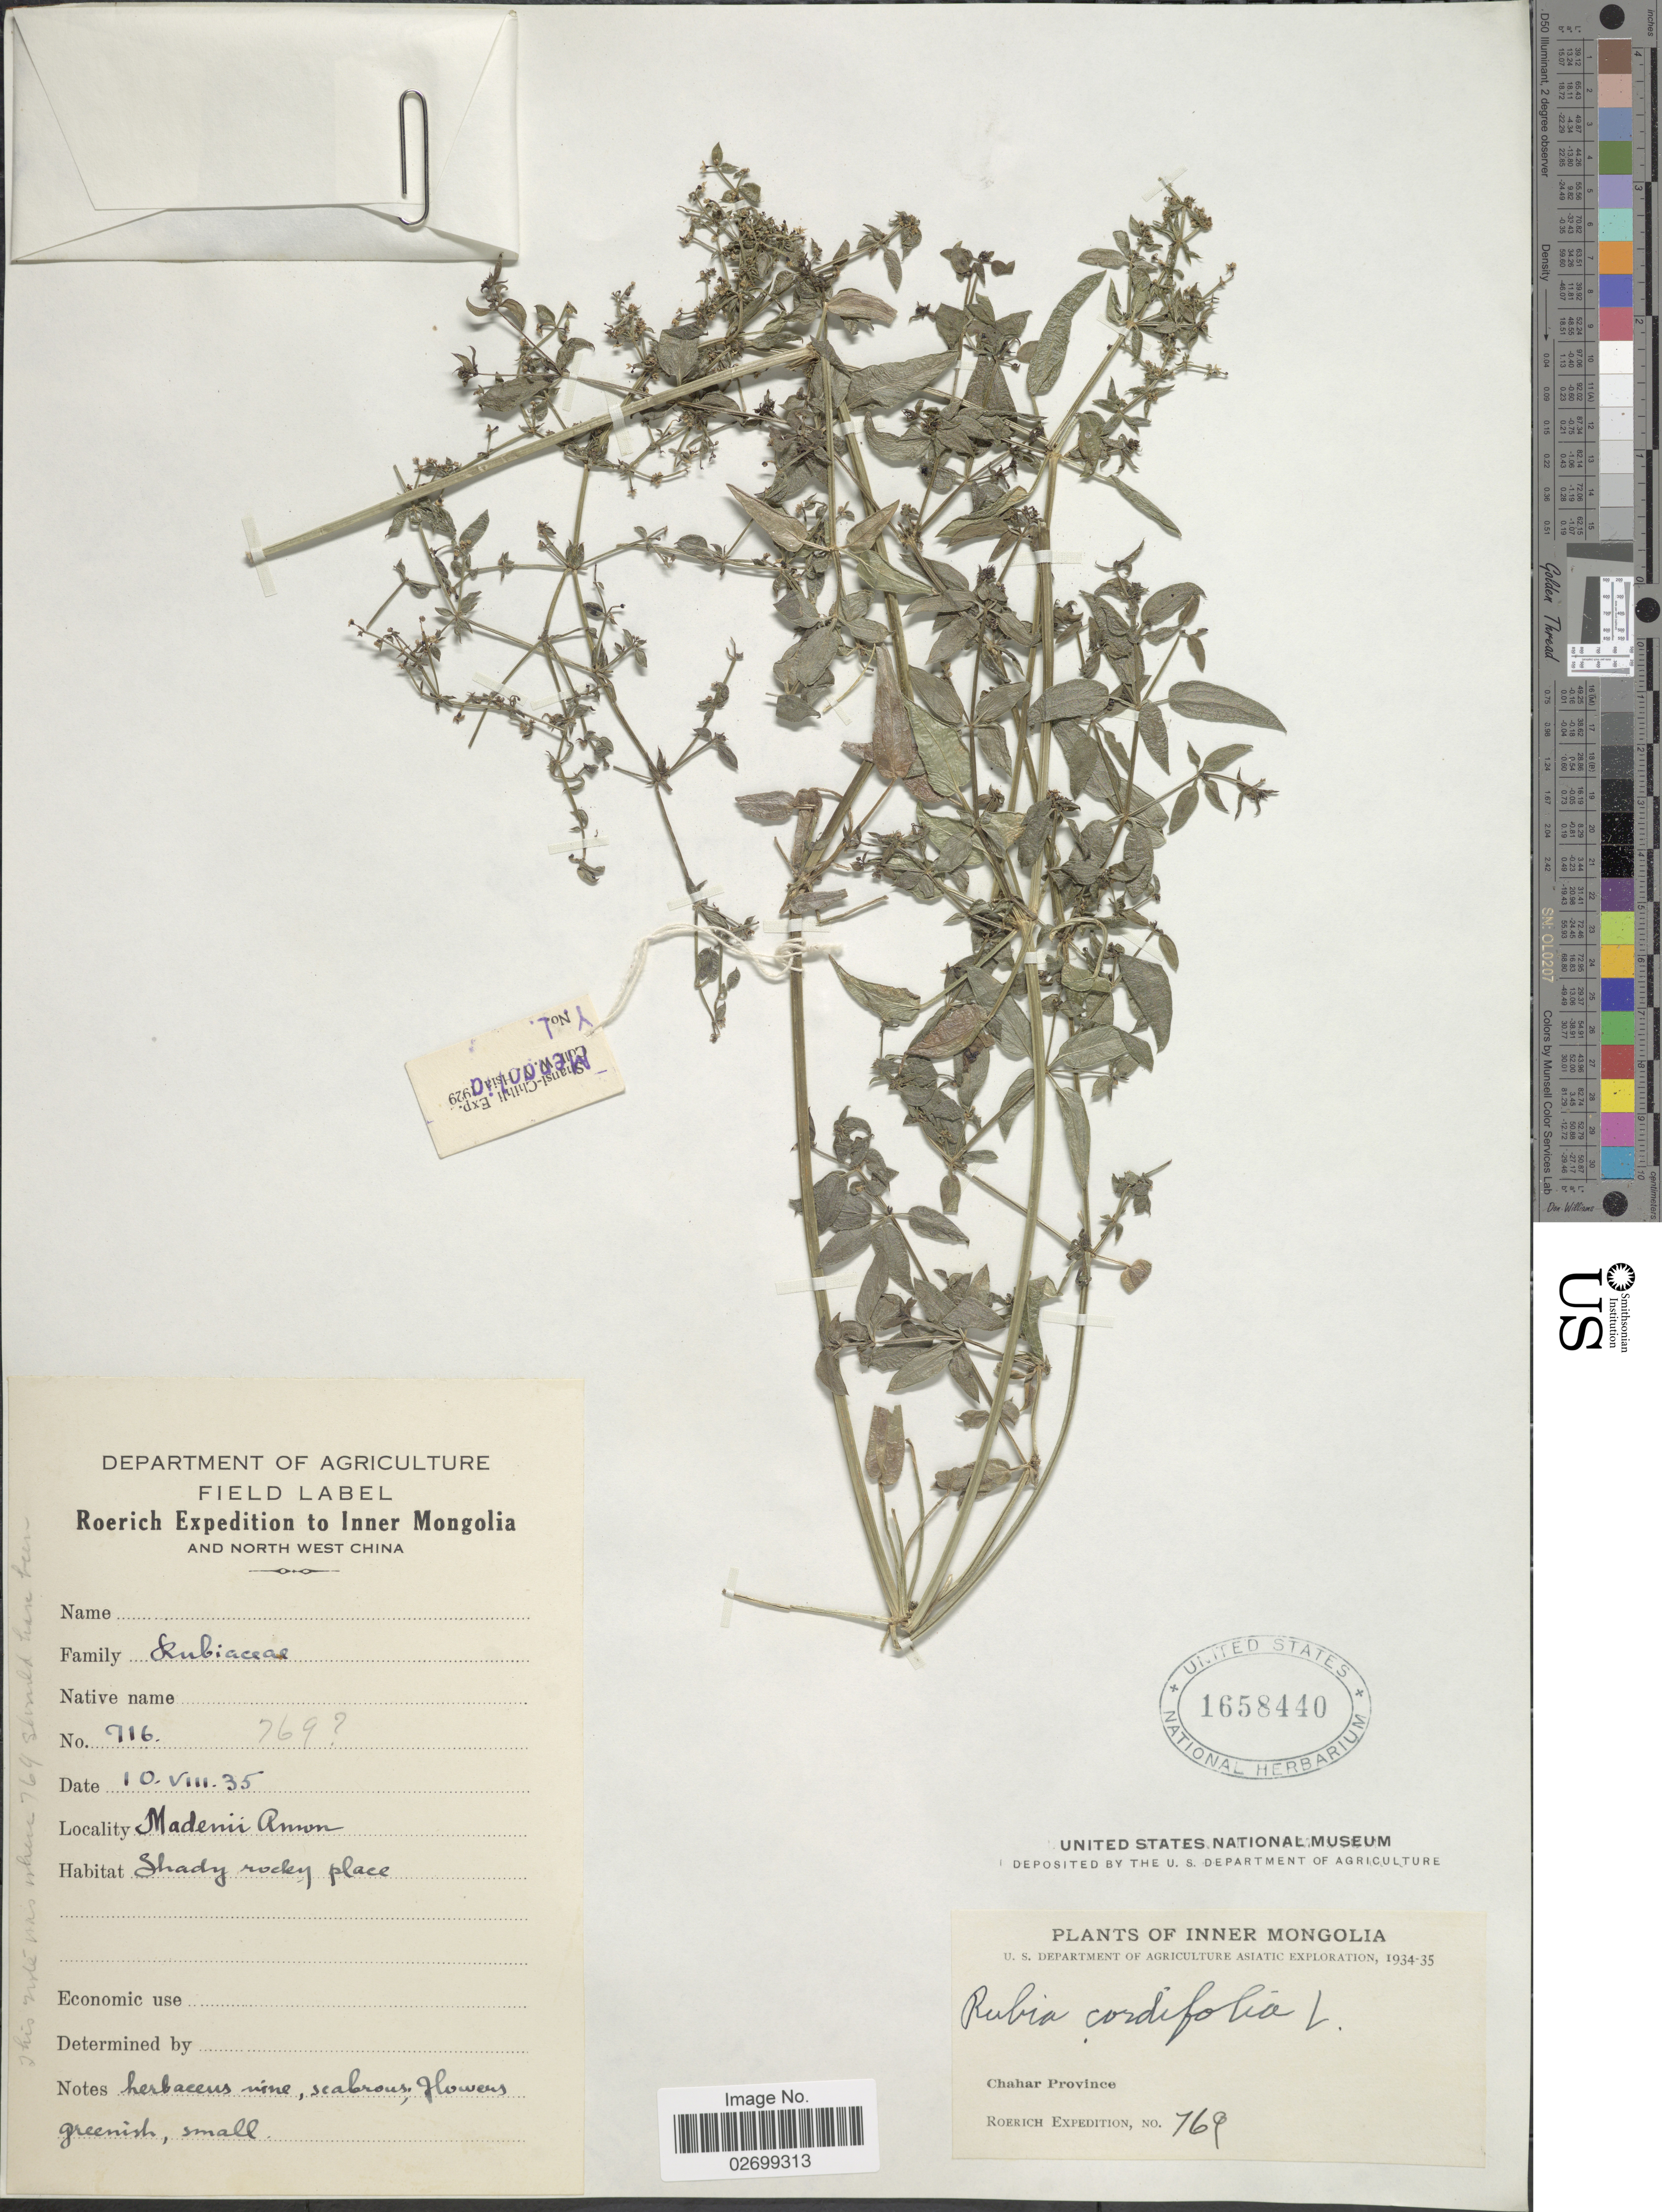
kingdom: Plantae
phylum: Tracheophyta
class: Magnoliopsida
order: Gentianales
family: Rubiaceae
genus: Rubia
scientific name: Rubia cordifolia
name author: L.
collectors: Roerich Expedition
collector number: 716/769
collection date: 1935-08-10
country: China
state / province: Nei Monggol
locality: Inner Mongolia, Madenii Amon, Chahar Province.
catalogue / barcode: US 1658440